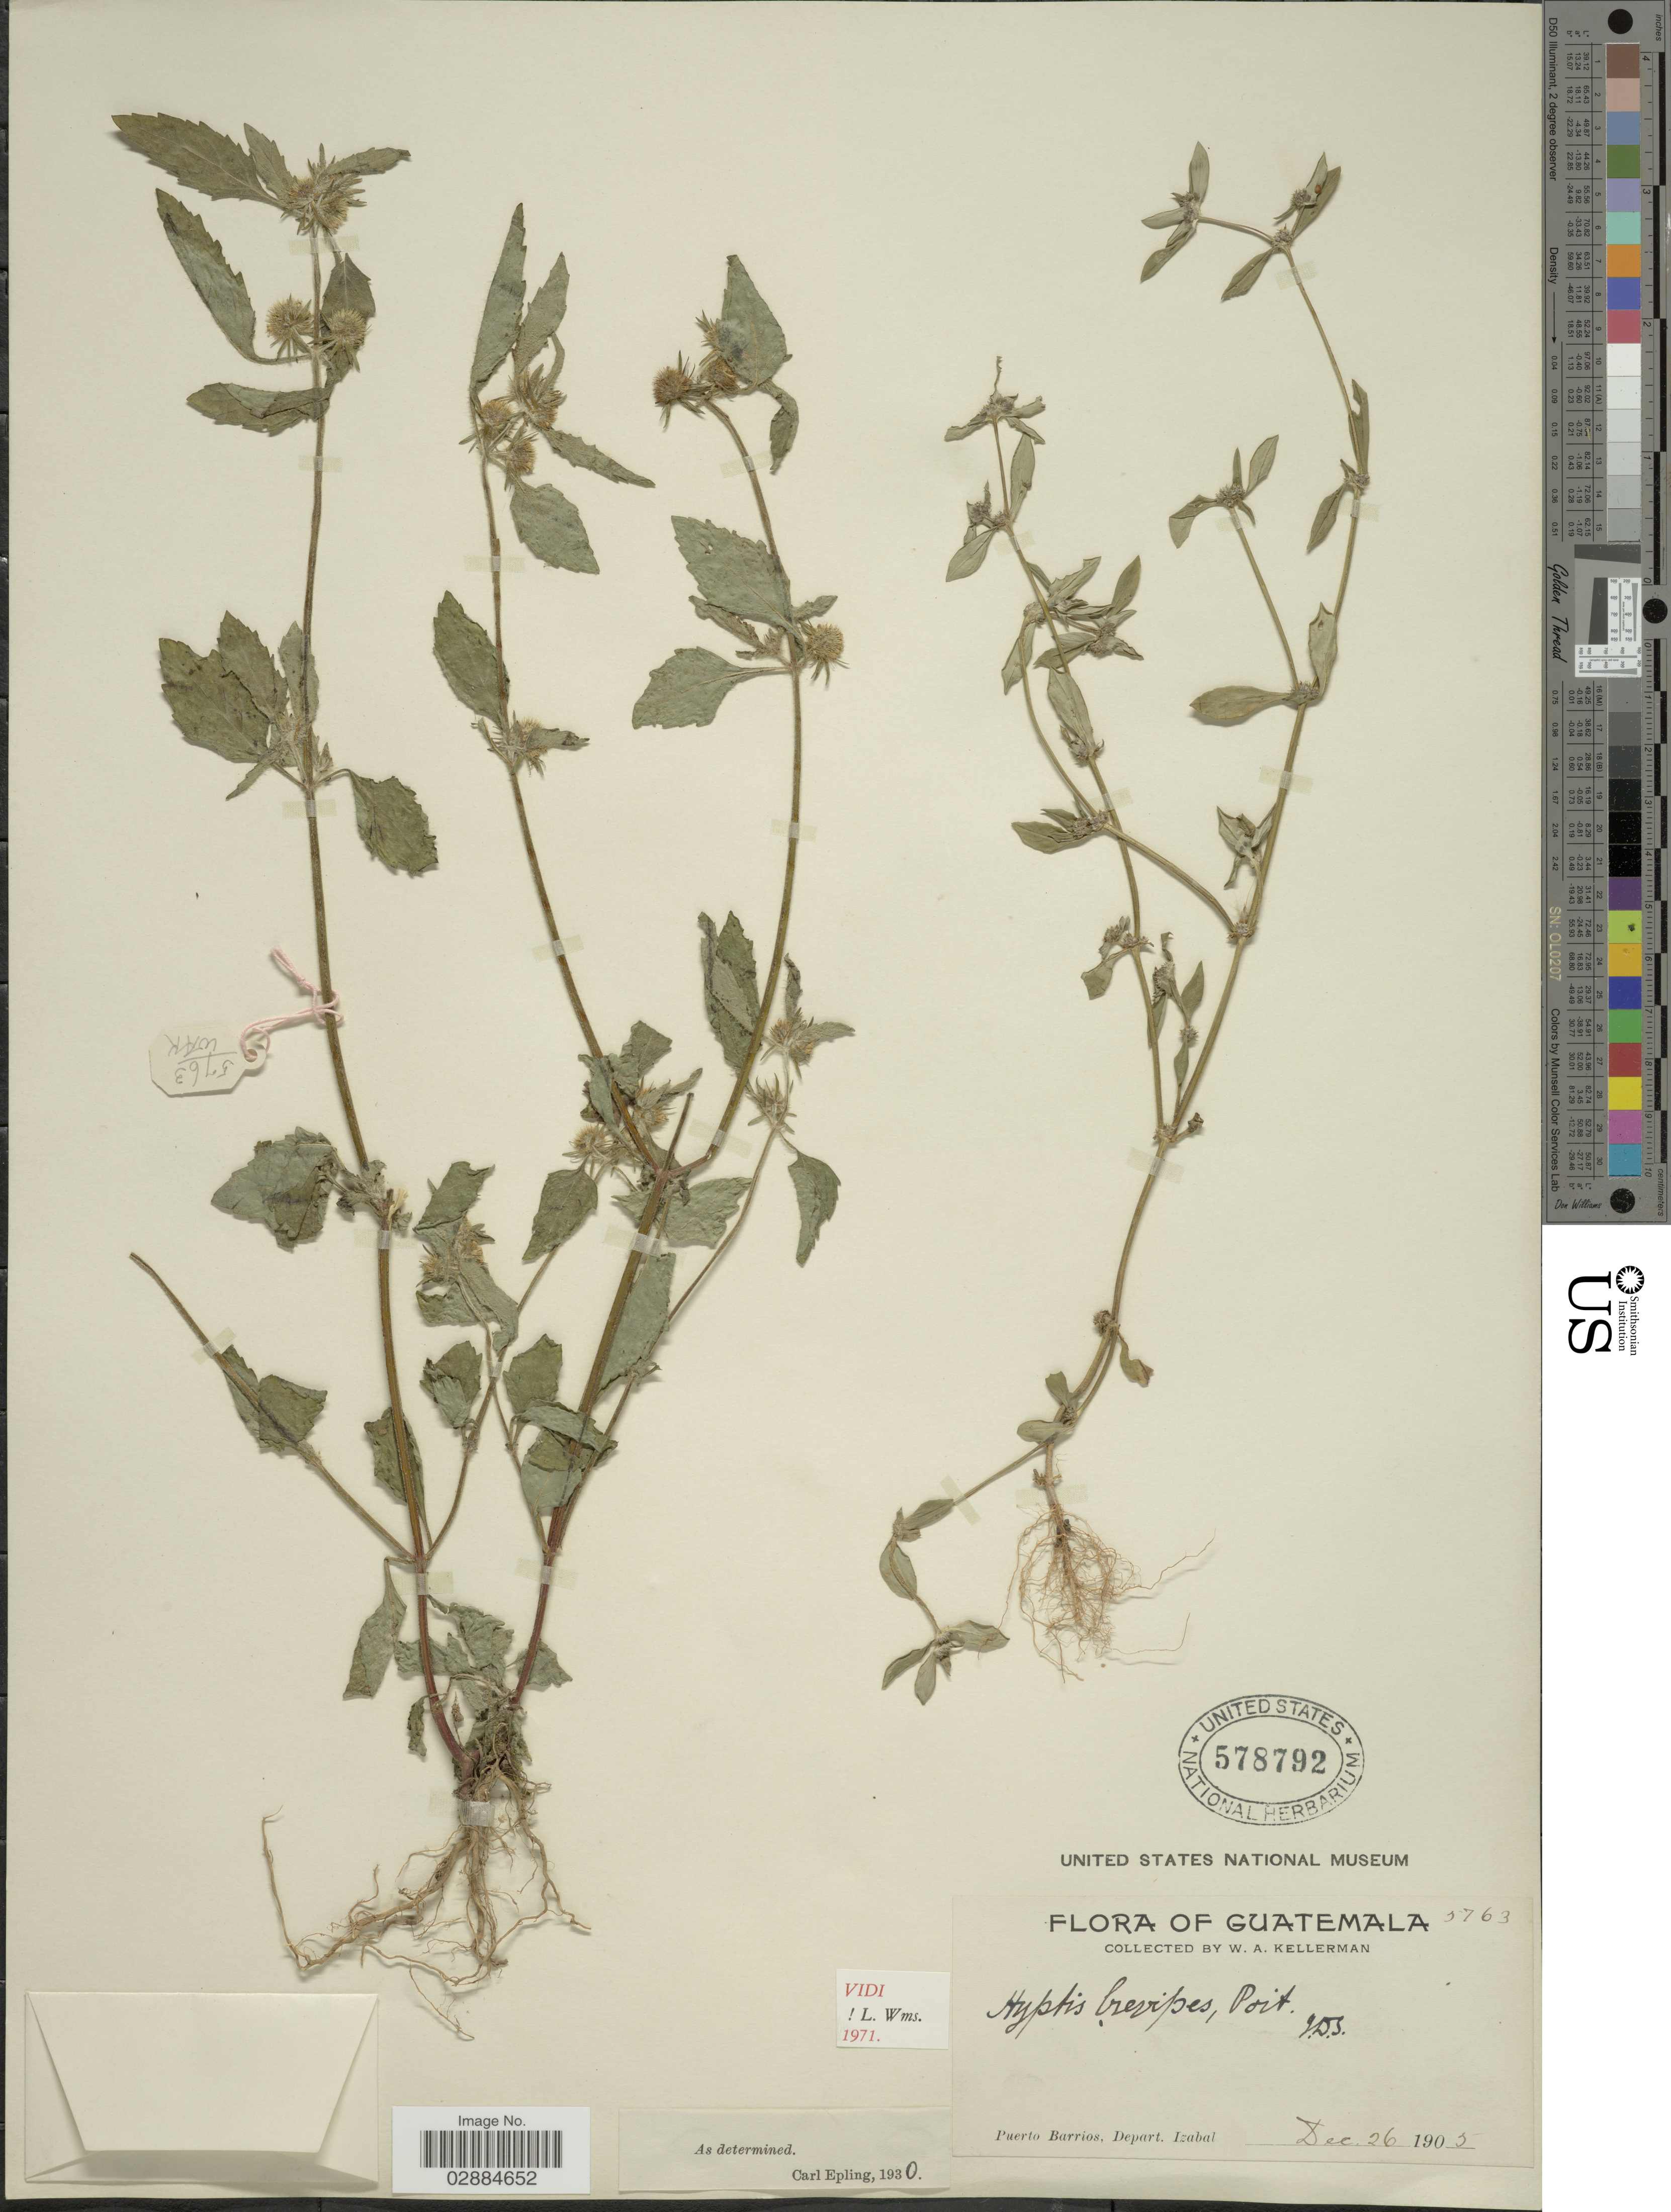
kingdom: Plantae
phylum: Tracheophyta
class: Magnoliopsida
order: Lamiales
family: Lamiaceae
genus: Hyptis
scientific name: Hyptis brevipes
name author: Poit.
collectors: W. Kellerman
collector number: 5763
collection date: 1903-12-26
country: Guatemala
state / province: Izabal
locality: Puerto Barrios, Dept. Izabal.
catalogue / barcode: US 578792